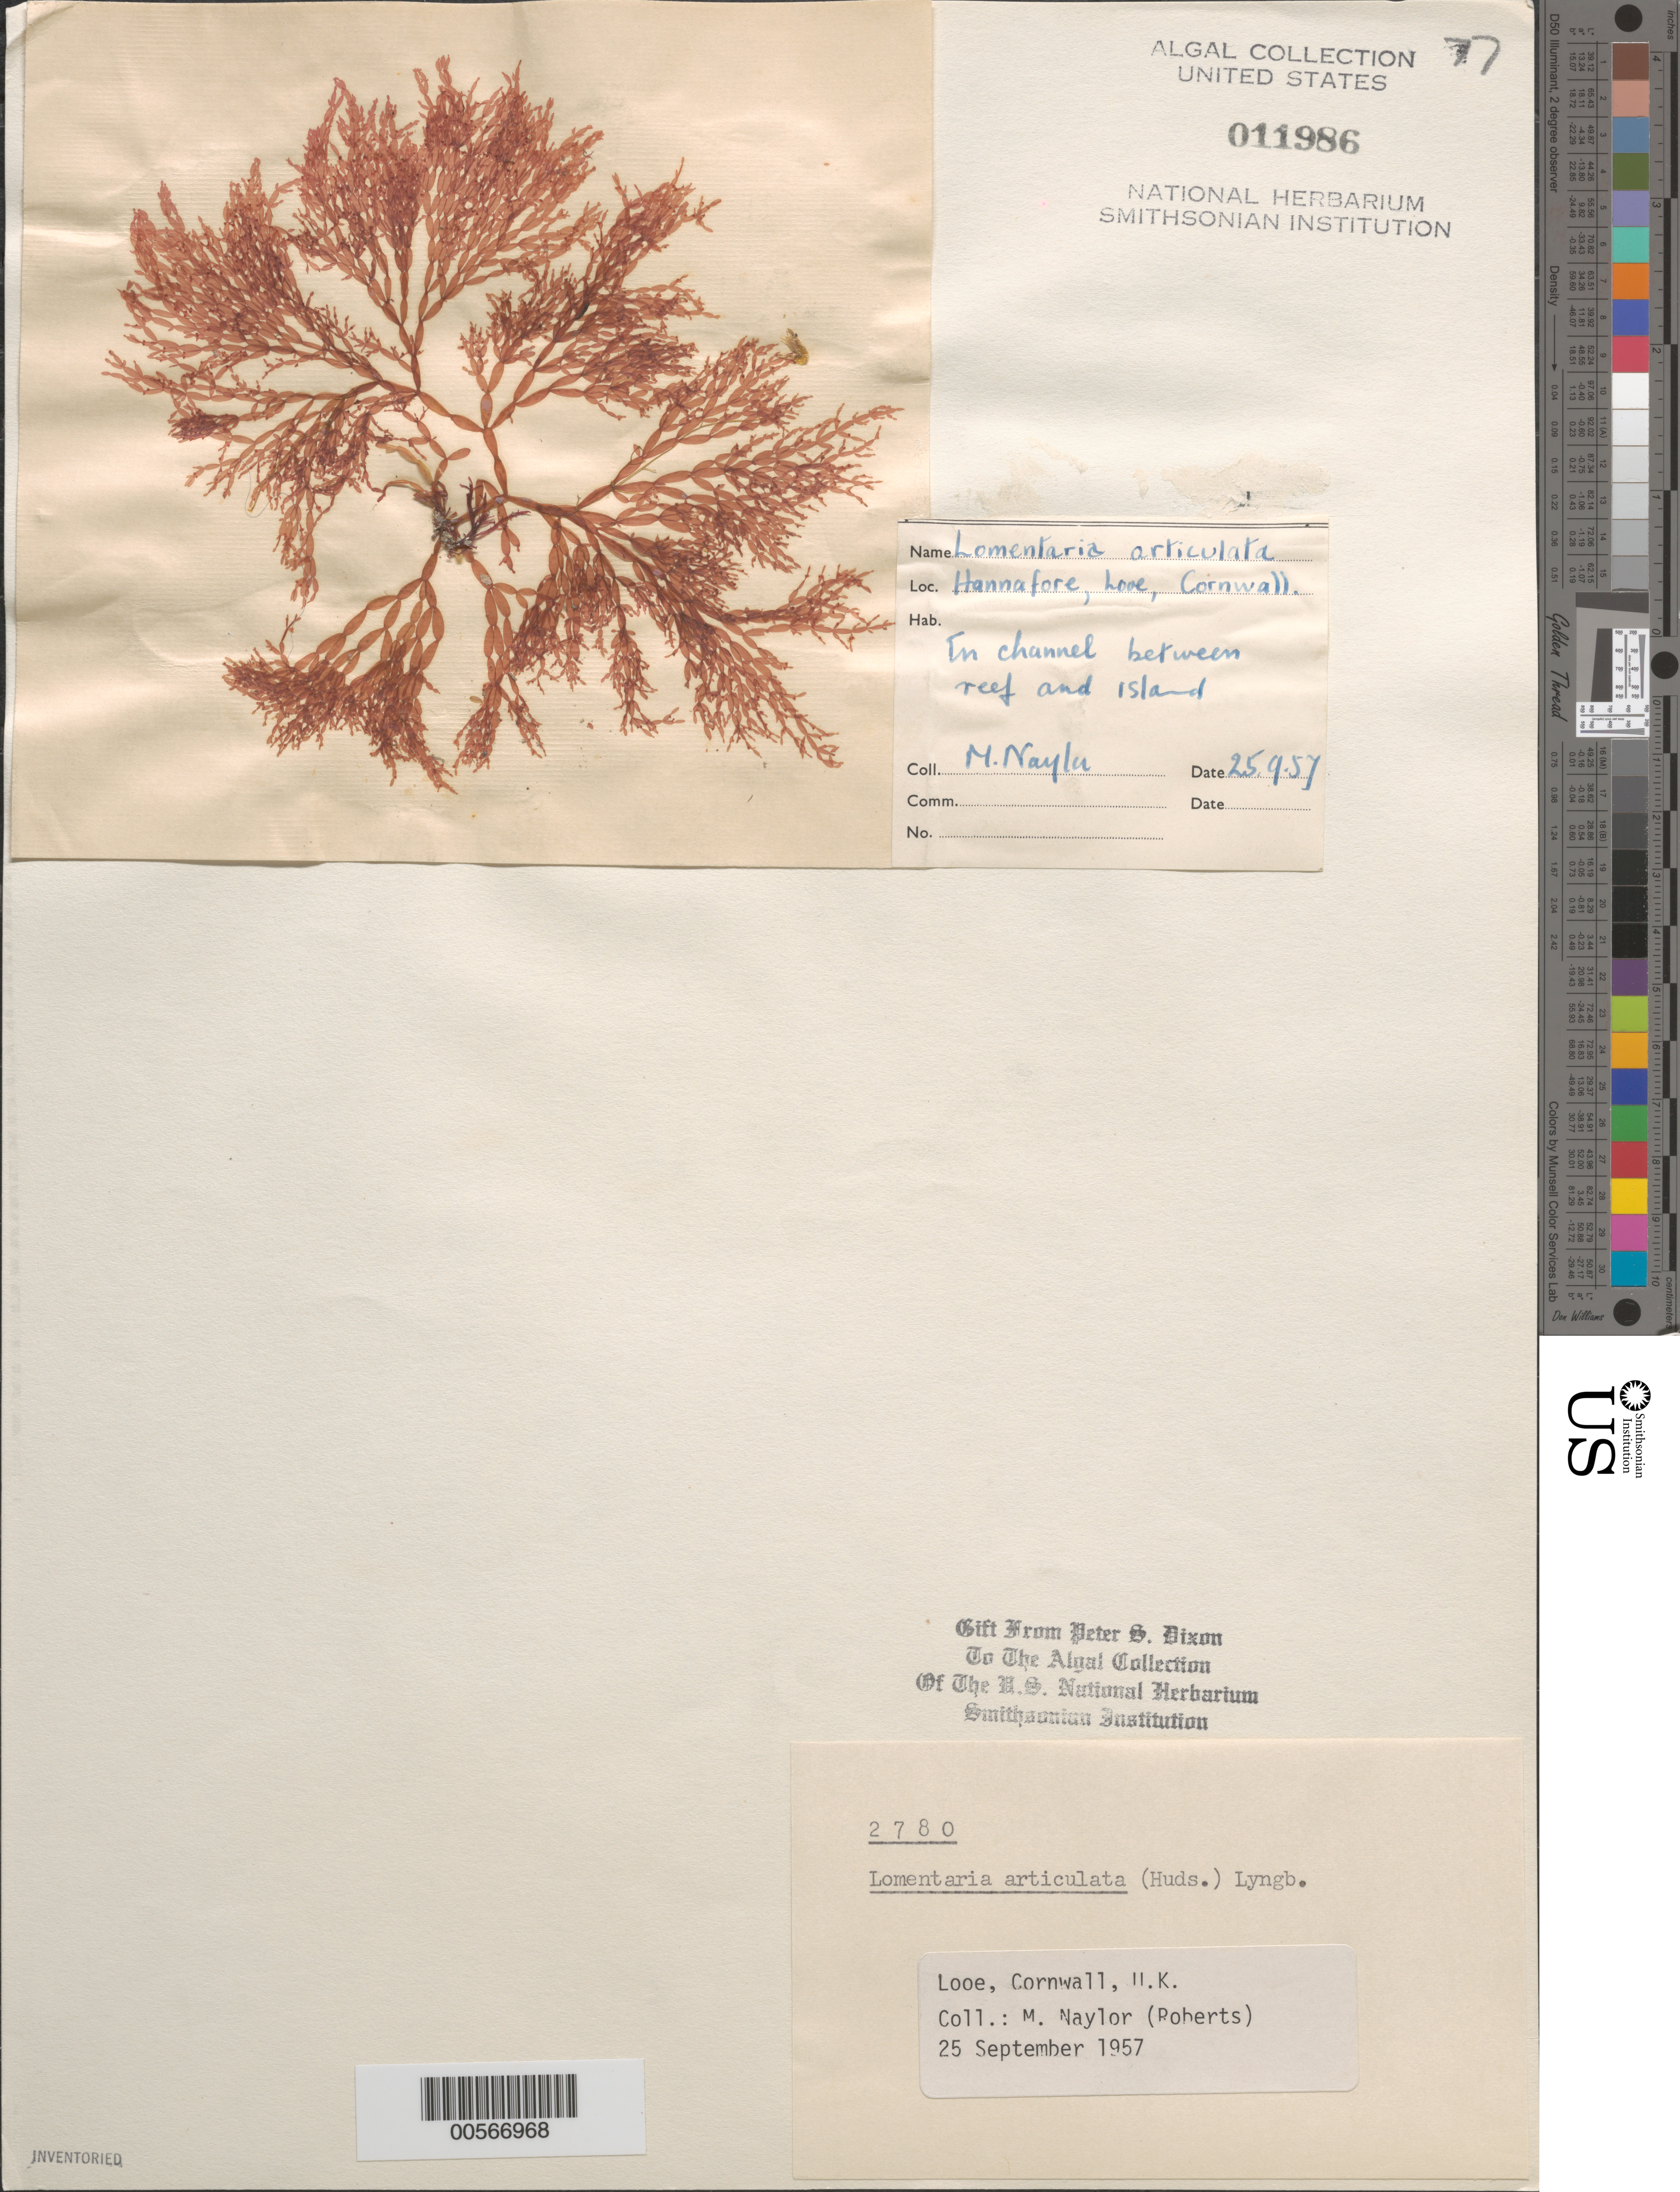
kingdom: Plantae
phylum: Rhodophyta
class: Florideophyceae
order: Rhodymeniales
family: Lomentariaceae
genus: Lomentaria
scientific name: Lomentaria articulata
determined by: Dixon, P. S.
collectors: M. Roberts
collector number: PSD 2780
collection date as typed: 25 Sep 1957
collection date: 1957-09-25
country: United Kingdom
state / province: England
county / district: Cornwall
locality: Hannafore, Looe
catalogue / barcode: US 11986